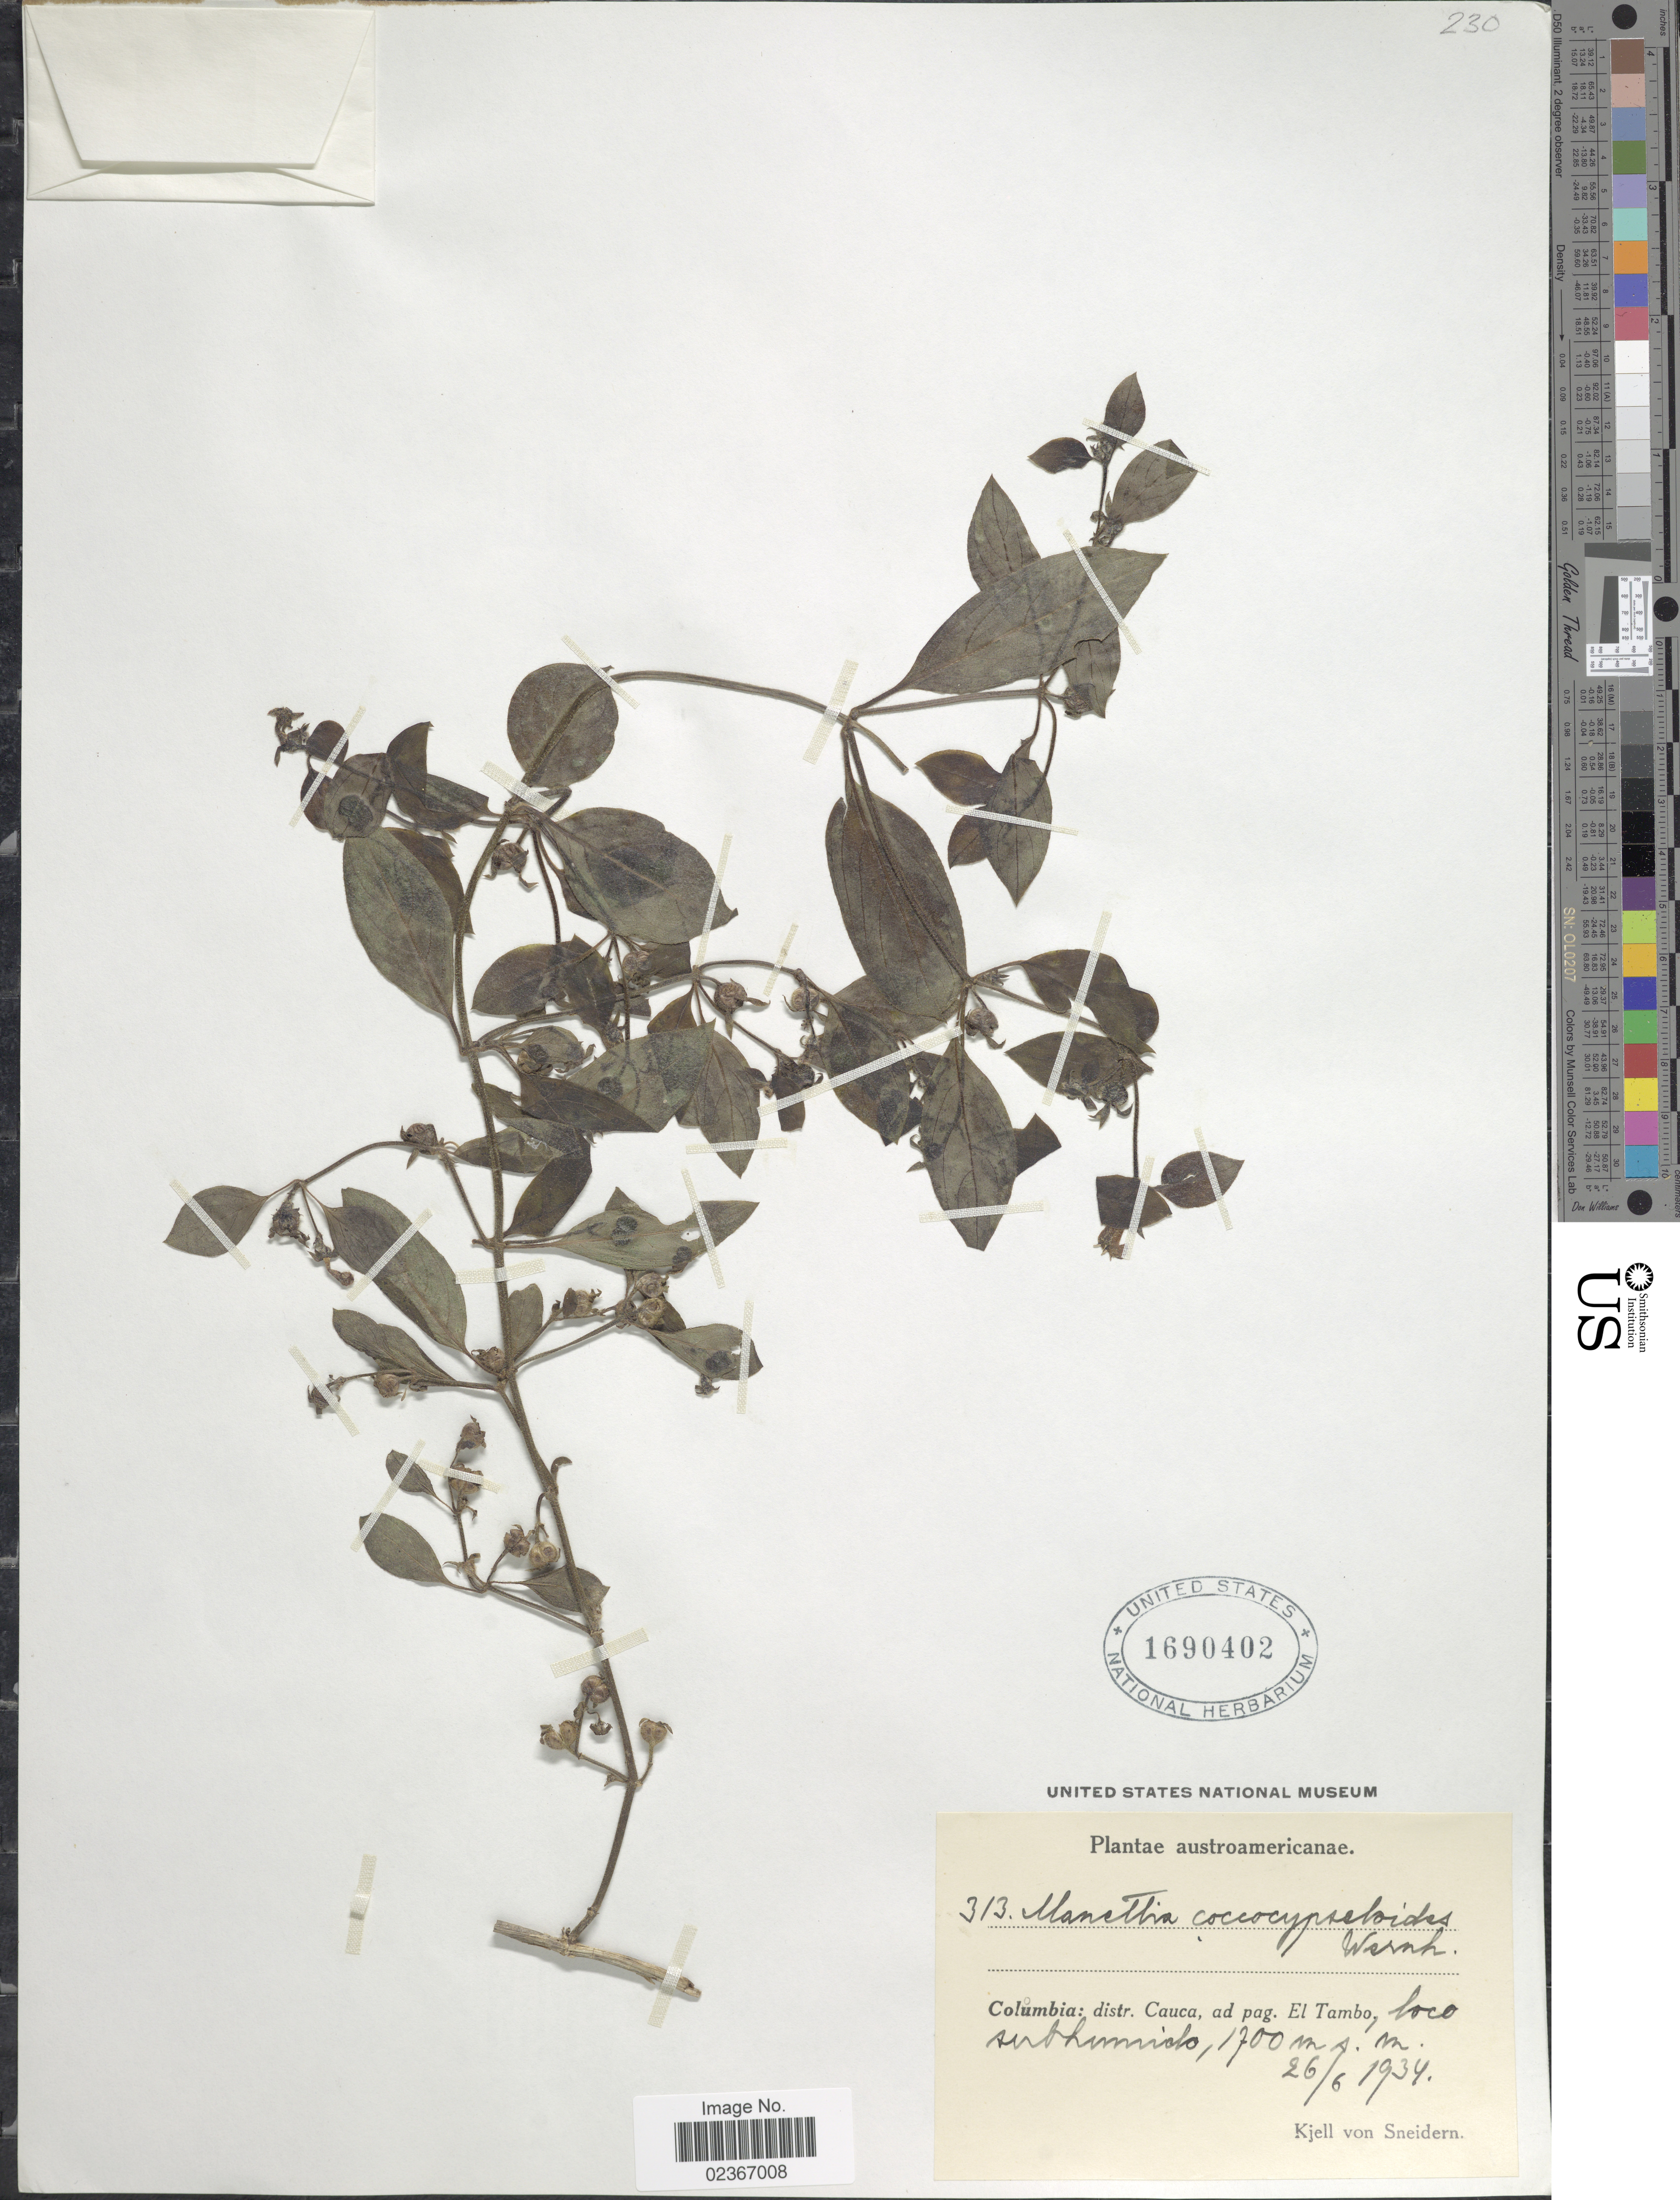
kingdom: Plantae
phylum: Tracheophyta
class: Magnoliopsida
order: Gentianales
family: Rubiaceae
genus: Manettia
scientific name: Manettia coccocypseloides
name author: Wernham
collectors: K. von Sneidern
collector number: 313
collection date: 1934-06-26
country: Colombia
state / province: Cauca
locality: Distr. Cauca, ad pag. El Tambo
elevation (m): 1700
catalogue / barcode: US 1690402